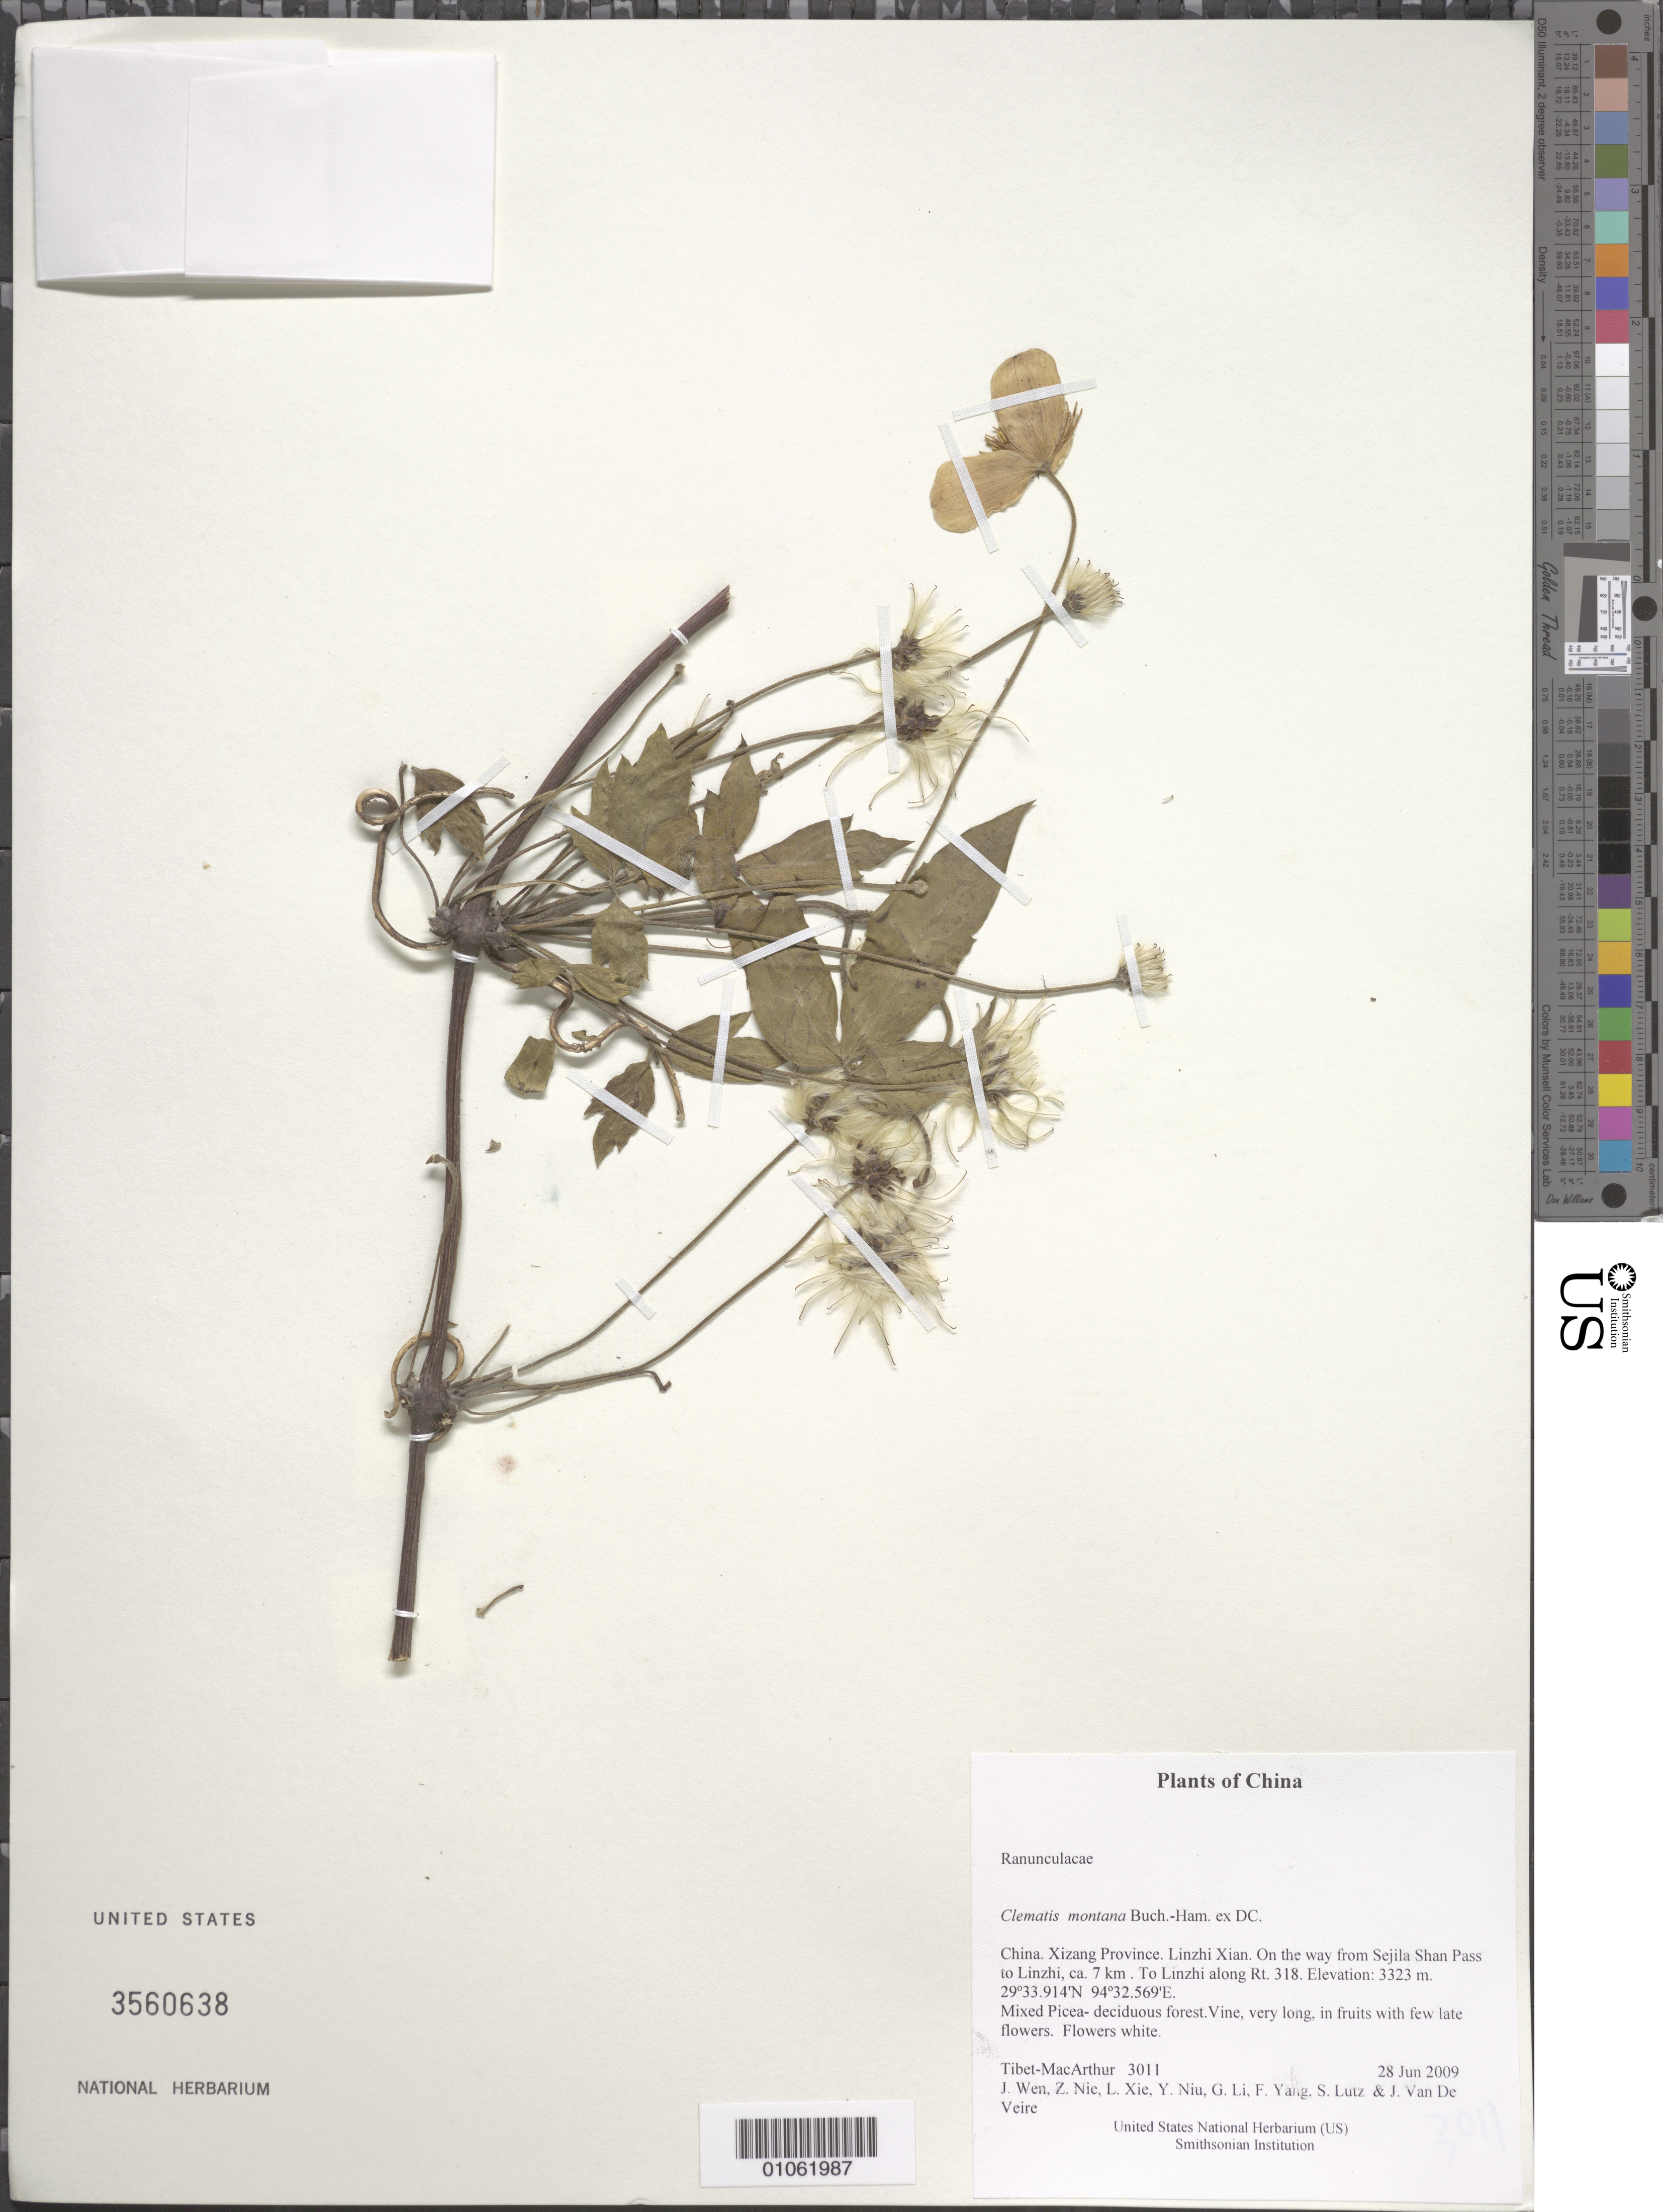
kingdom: Plantae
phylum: Tracheophyta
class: Magnoliopsida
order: Ranunculales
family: Ranunculaceae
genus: Clematis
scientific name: Clematis montana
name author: Buch.-Ham. ex DC.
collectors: Tibet-MacArthur, J. Wen, Z. Nie, L. Xie, Y. Niu, G. Li, F. Yang, S. Lutz & J. Van De Veire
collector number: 3011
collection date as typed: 28 Jun 2009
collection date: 2009-06-28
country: China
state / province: Xizang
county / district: Linzhi Xian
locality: On the way from Sejila Shan Pass to Linzhi, ca. 7 km . To Linzhi along Rt. 318.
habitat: Mixed Picea- deciduous forest.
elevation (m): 3323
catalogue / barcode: US 3560638